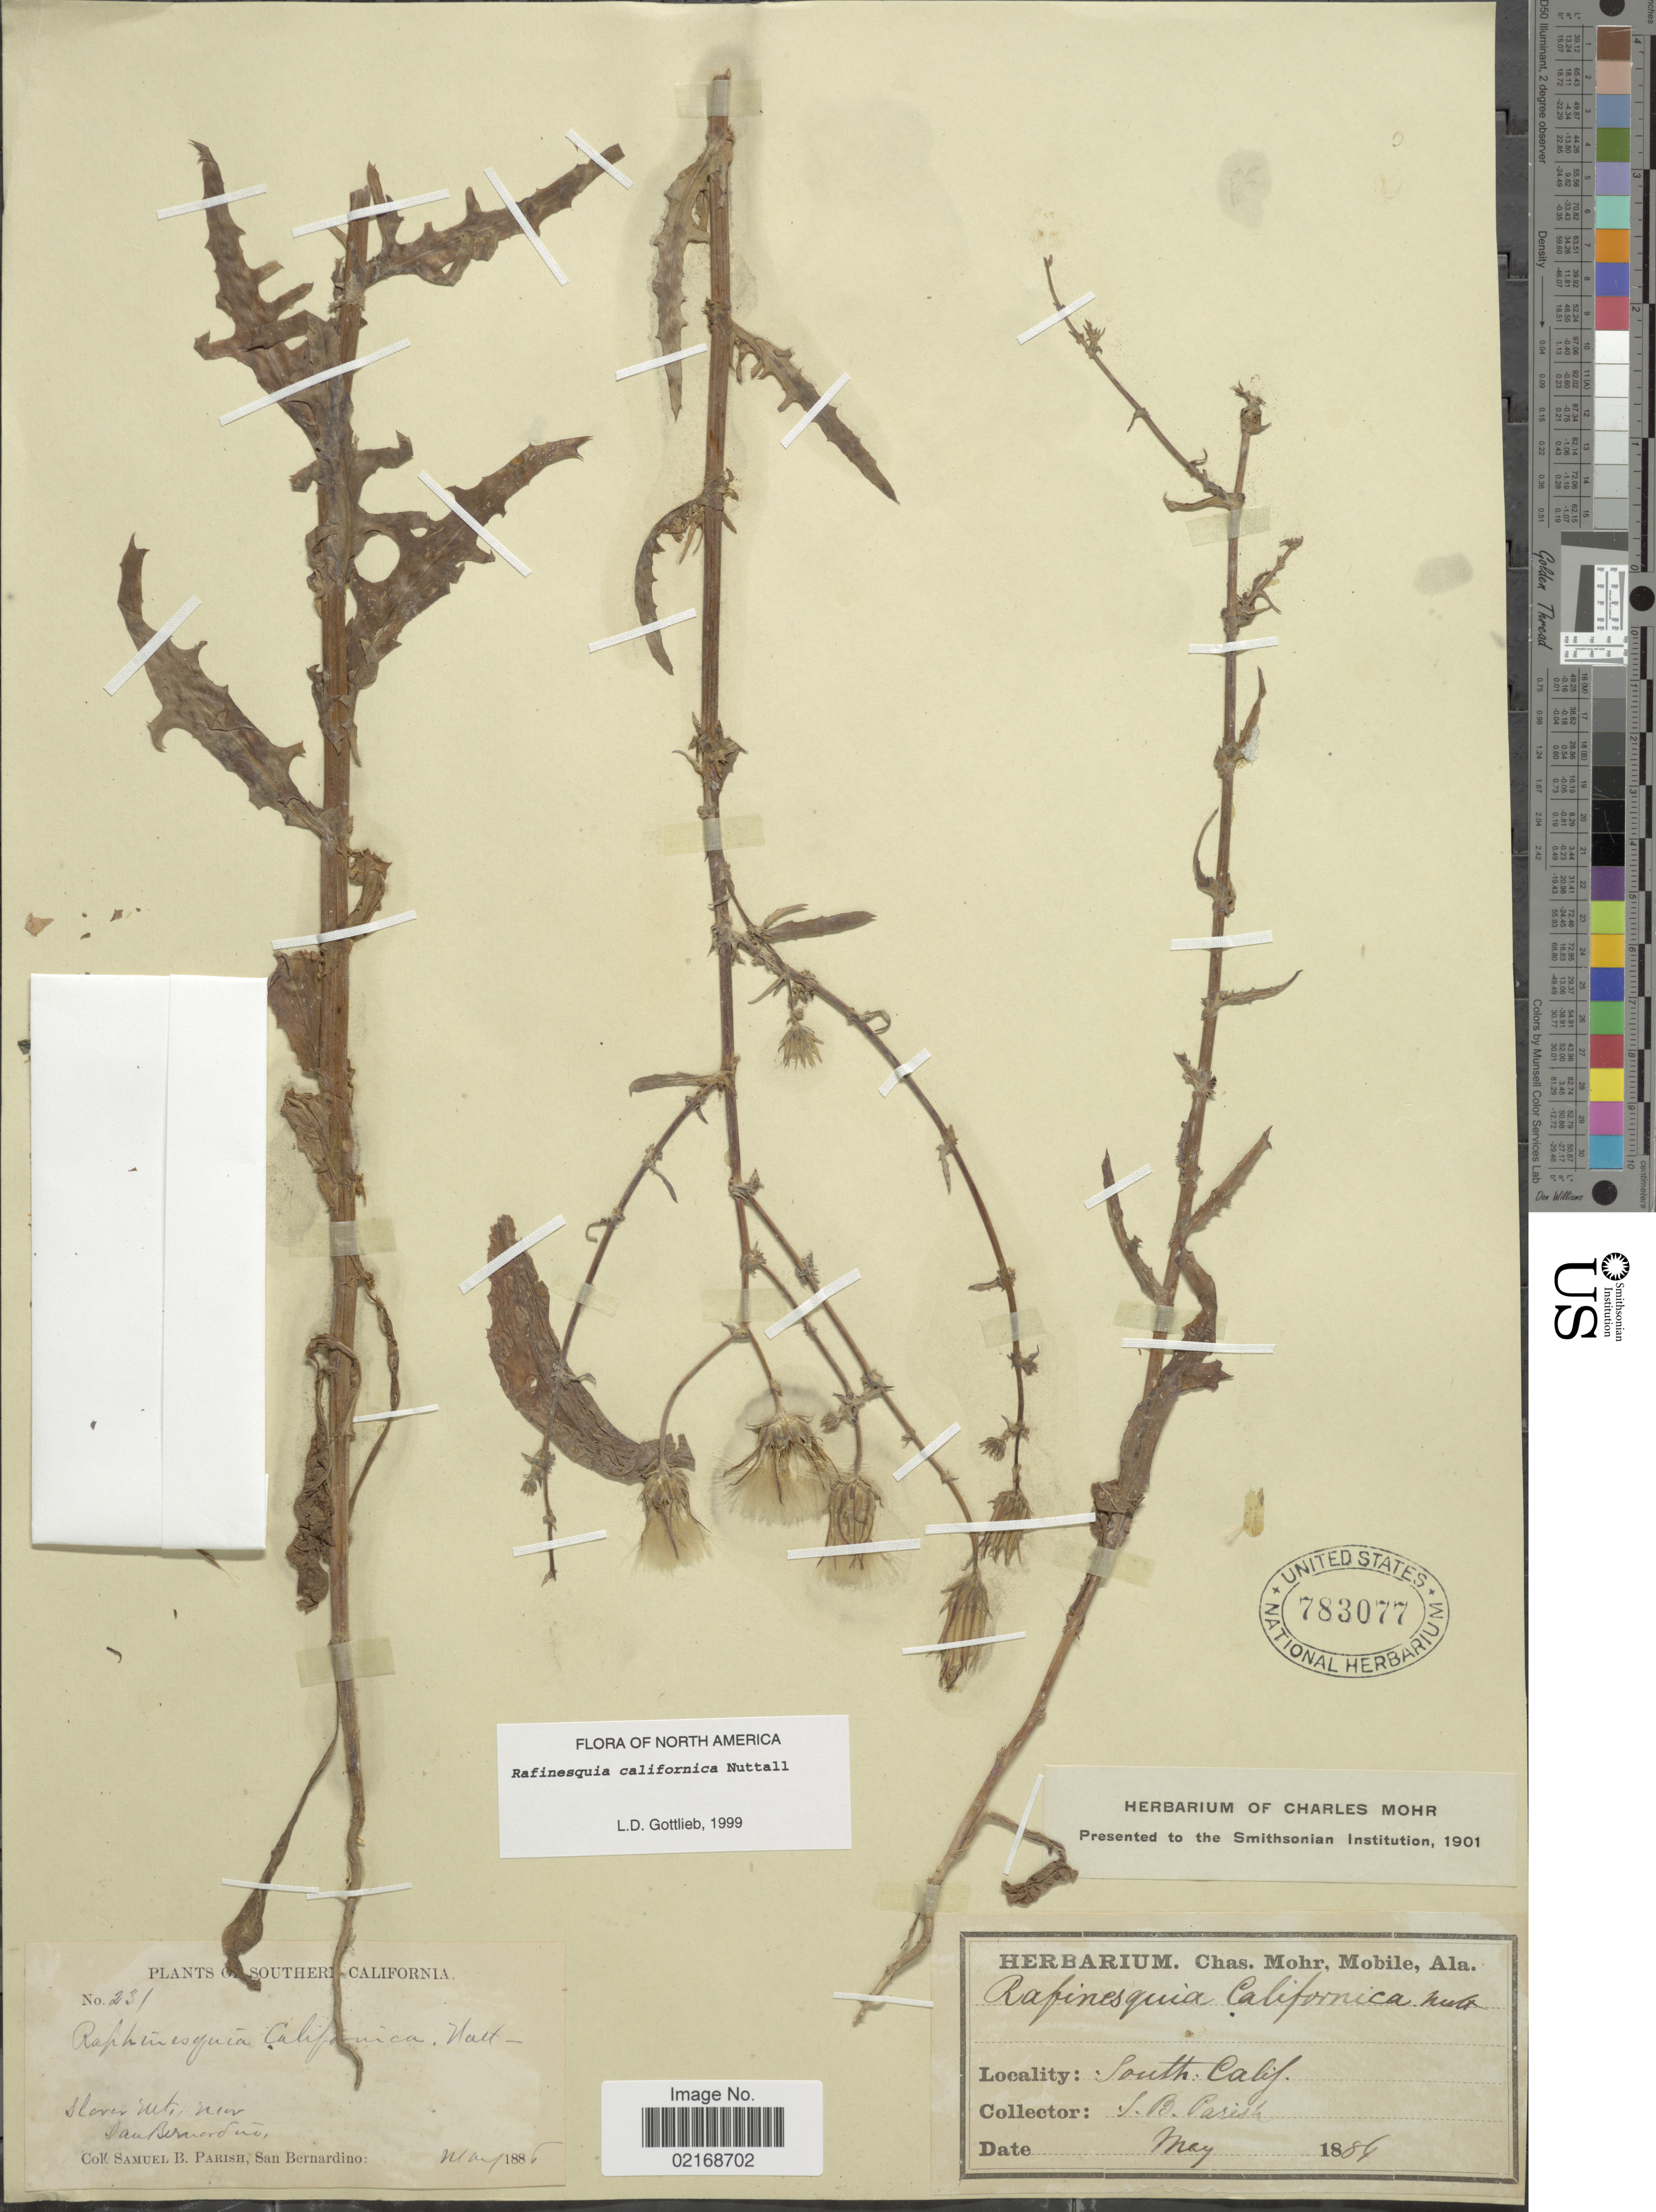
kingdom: Plantae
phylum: Tracheophyta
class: Magnoliopsida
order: Asterales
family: Asteraceae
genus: Rafinesquia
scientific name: Rafinesquia californica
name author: Nutt.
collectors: S. B. Parish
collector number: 231*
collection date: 1886-05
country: United States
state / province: California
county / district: San Bernardino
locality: Southern California, near San Bernardino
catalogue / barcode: US 783077